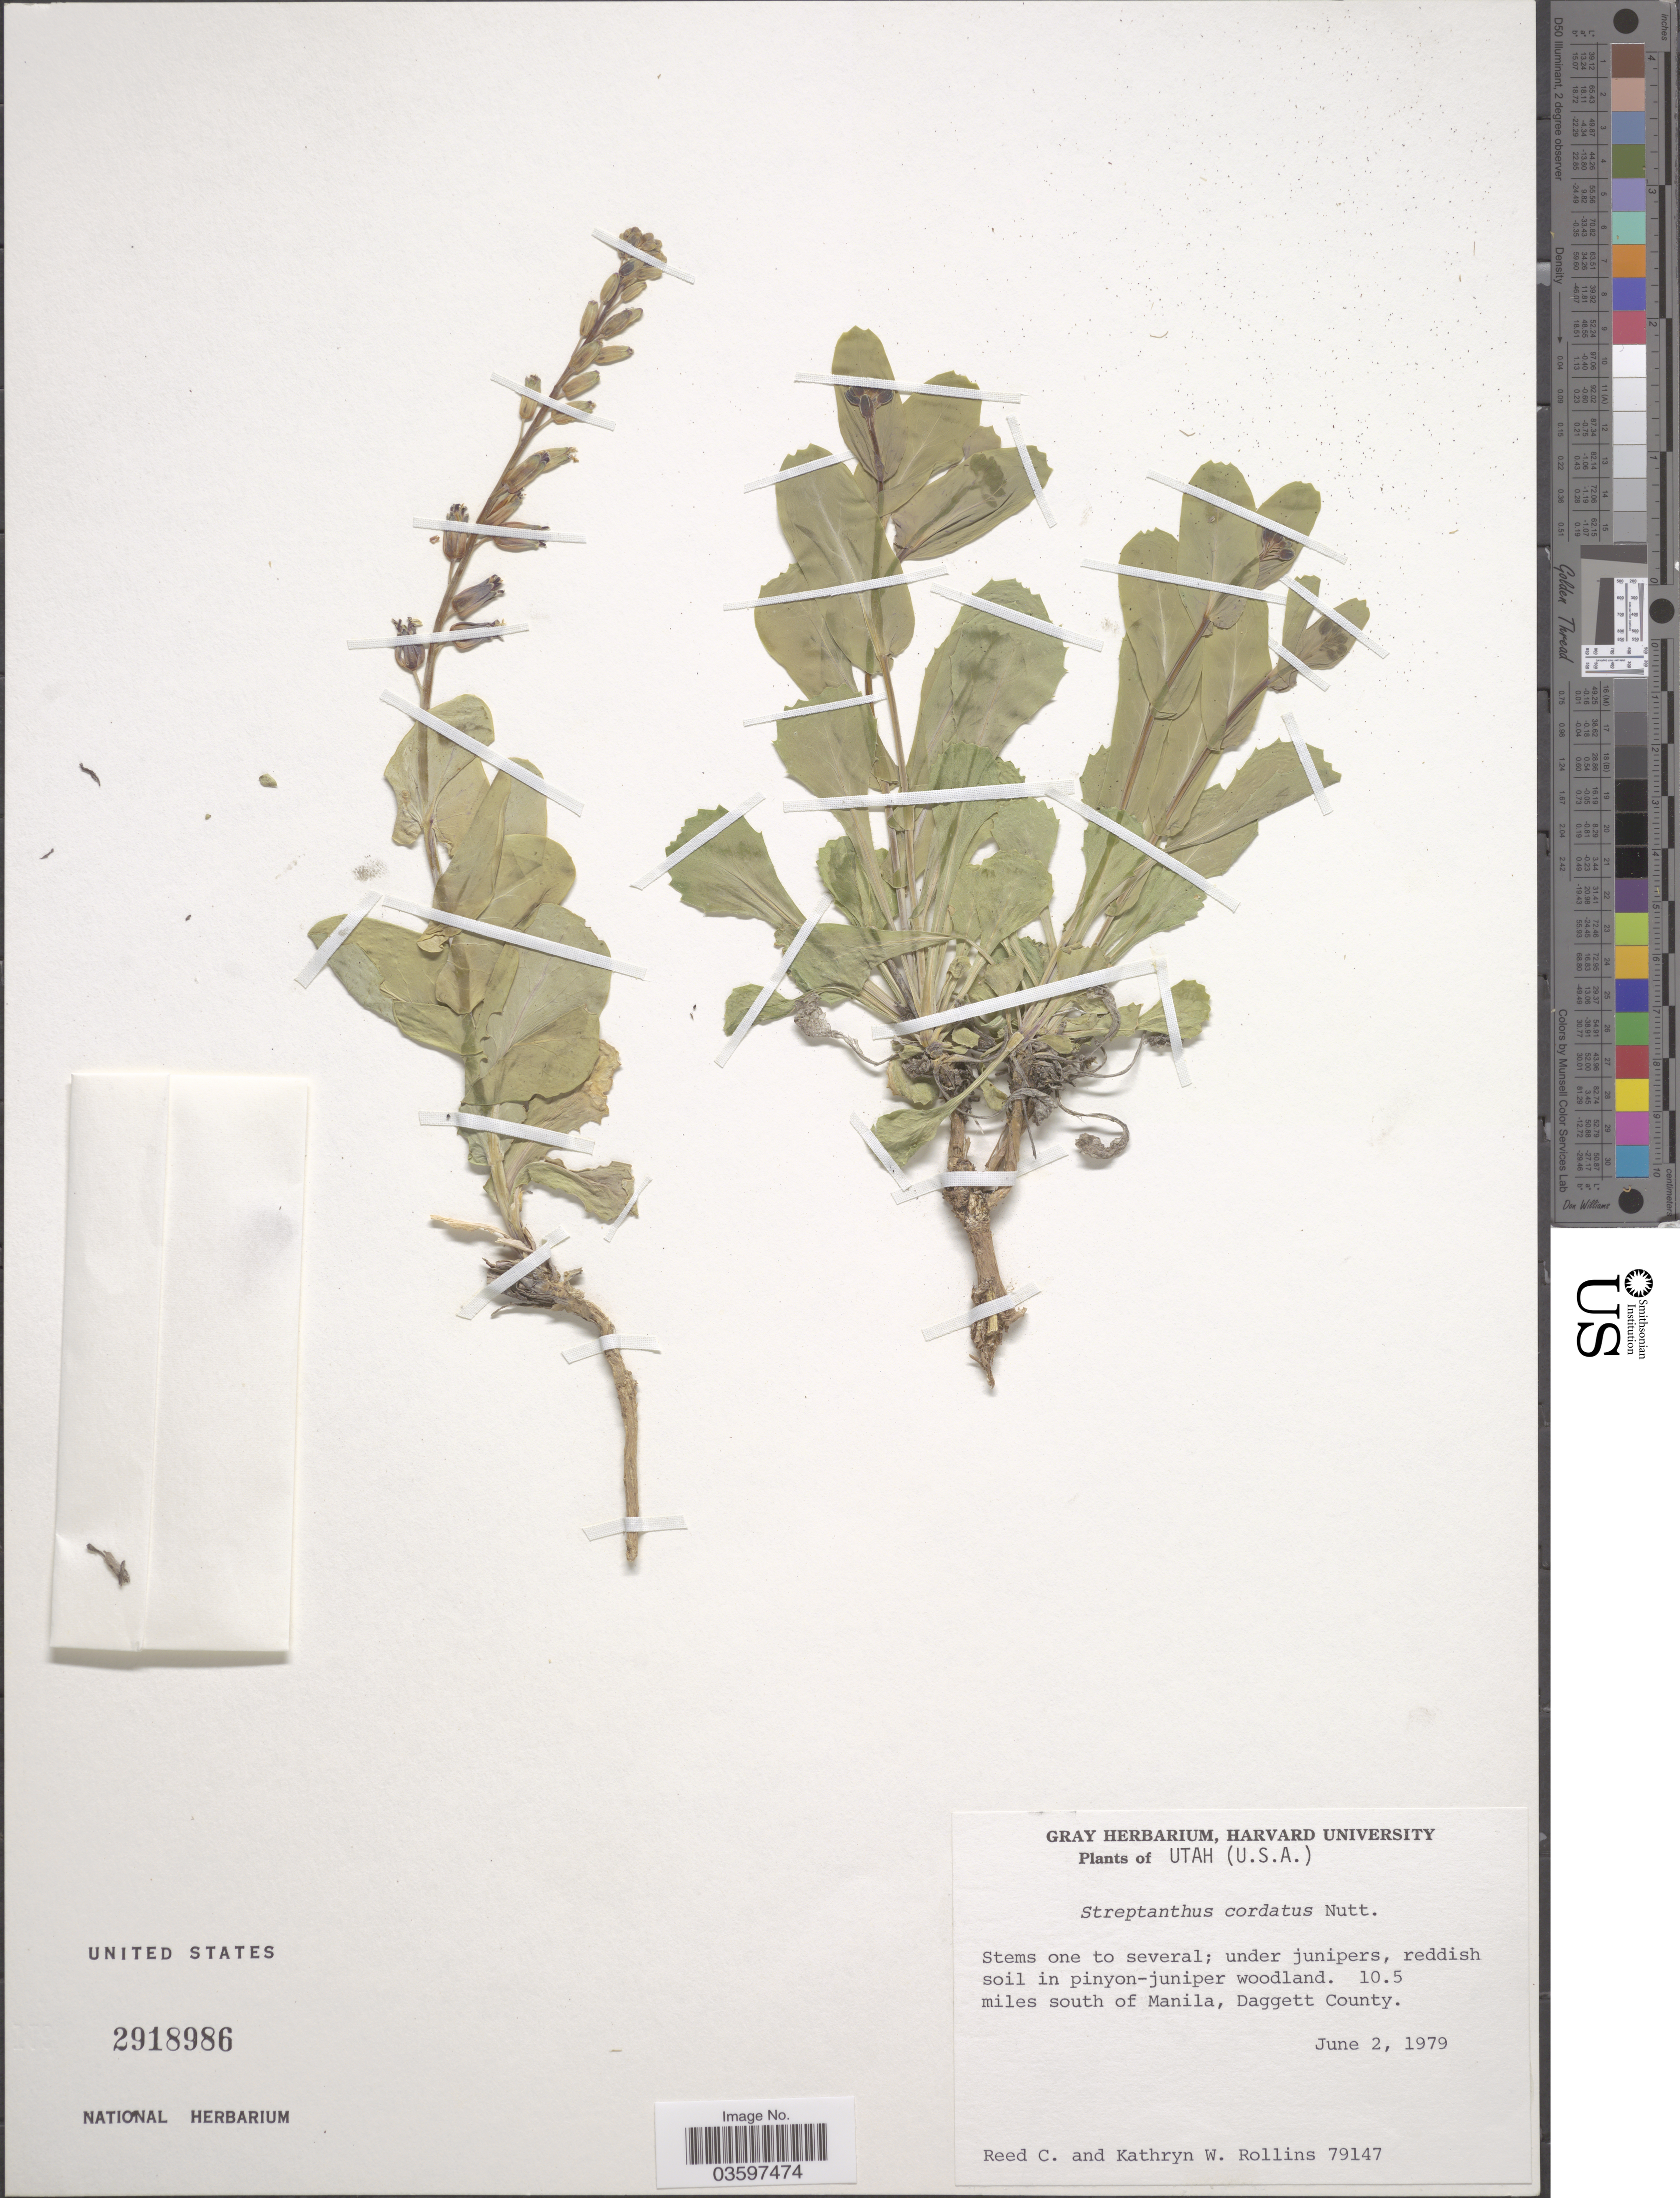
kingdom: Plantae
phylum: Tracheophyta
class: Magnoliopsida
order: Brassicales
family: Brassicaceae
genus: Streptanthus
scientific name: Streptanthus cordatus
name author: Nutt. ex Torr. & A. Gray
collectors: R. C. Rollins & K. W. Rollins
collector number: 79147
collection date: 1979-06-02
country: United States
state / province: Utah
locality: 10.5 miles south of Manila, Daggett County.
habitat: reddish soil in pinon-juniper woodland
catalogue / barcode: US 2918986